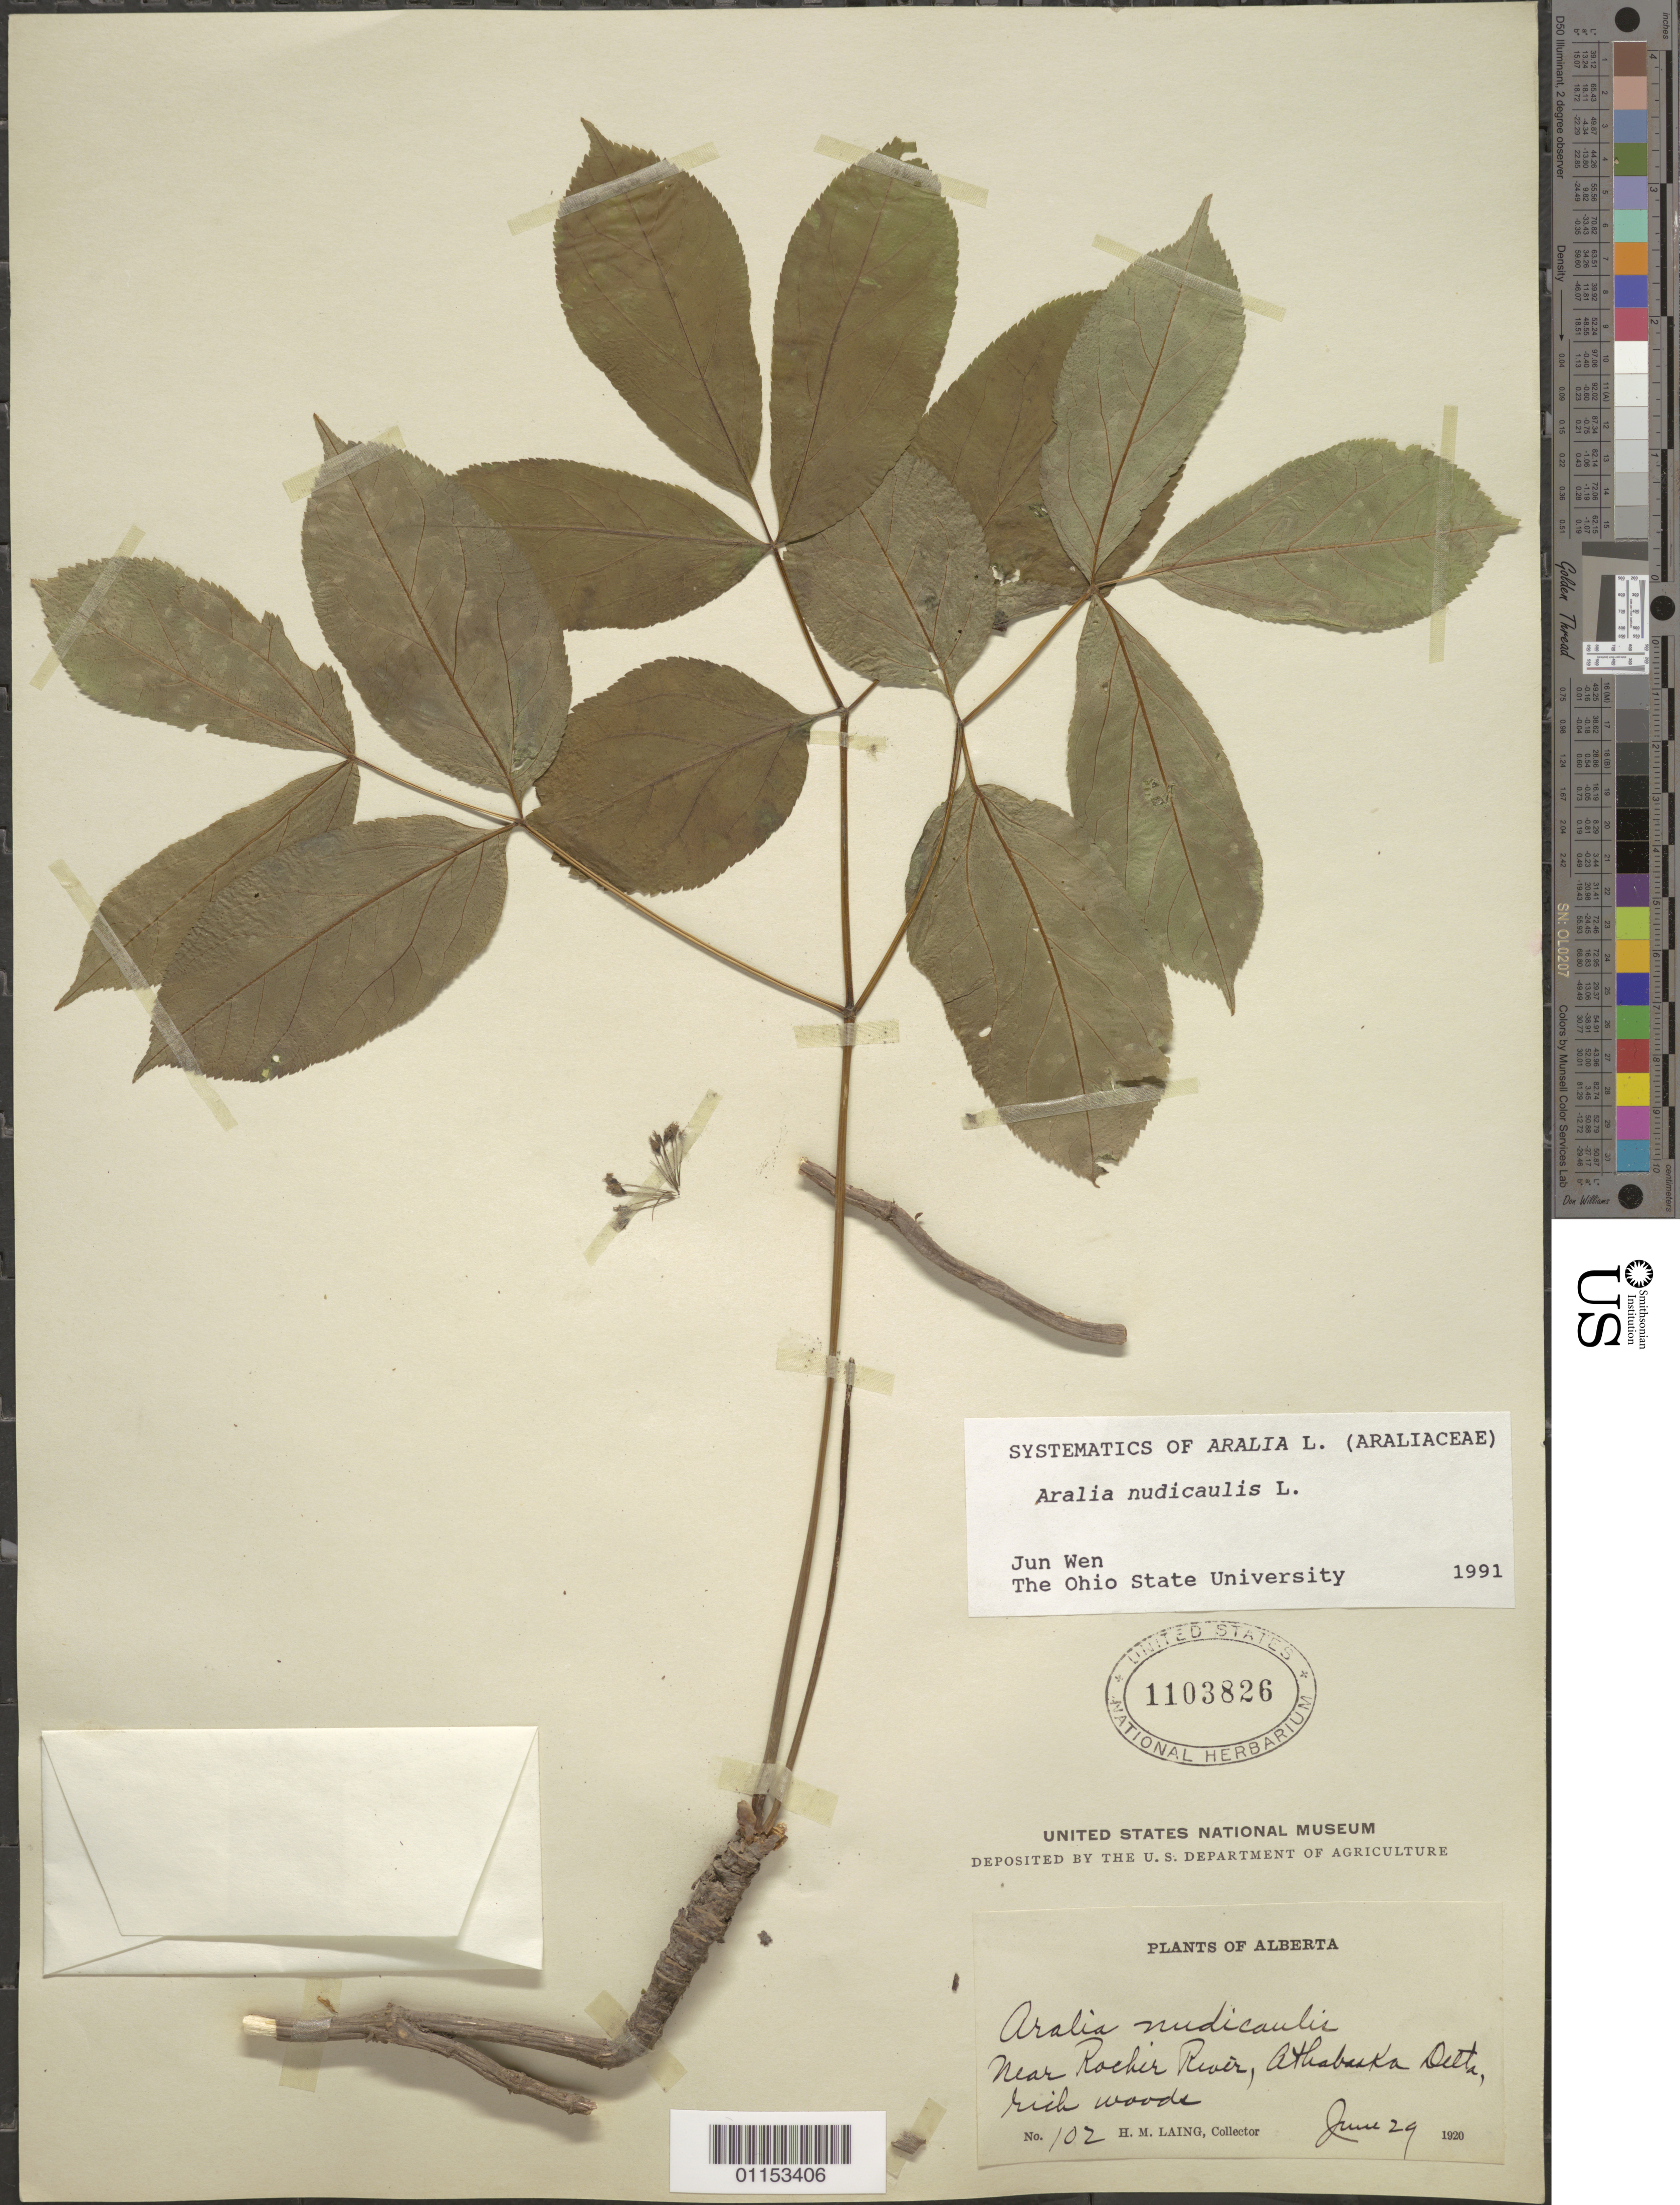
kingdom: Plantae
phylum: Tracheophyta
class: Magnoliopsida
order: Apiales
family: Araliaceae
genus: Aralia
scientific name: Aralia nudicaulis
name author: L.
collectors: H. Laing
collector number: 102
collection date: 1920-06-29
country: Canada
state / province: Alberta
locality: Near Rocher River, Athabasca Delta.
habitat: Rich woods.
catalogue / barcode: US 1103826